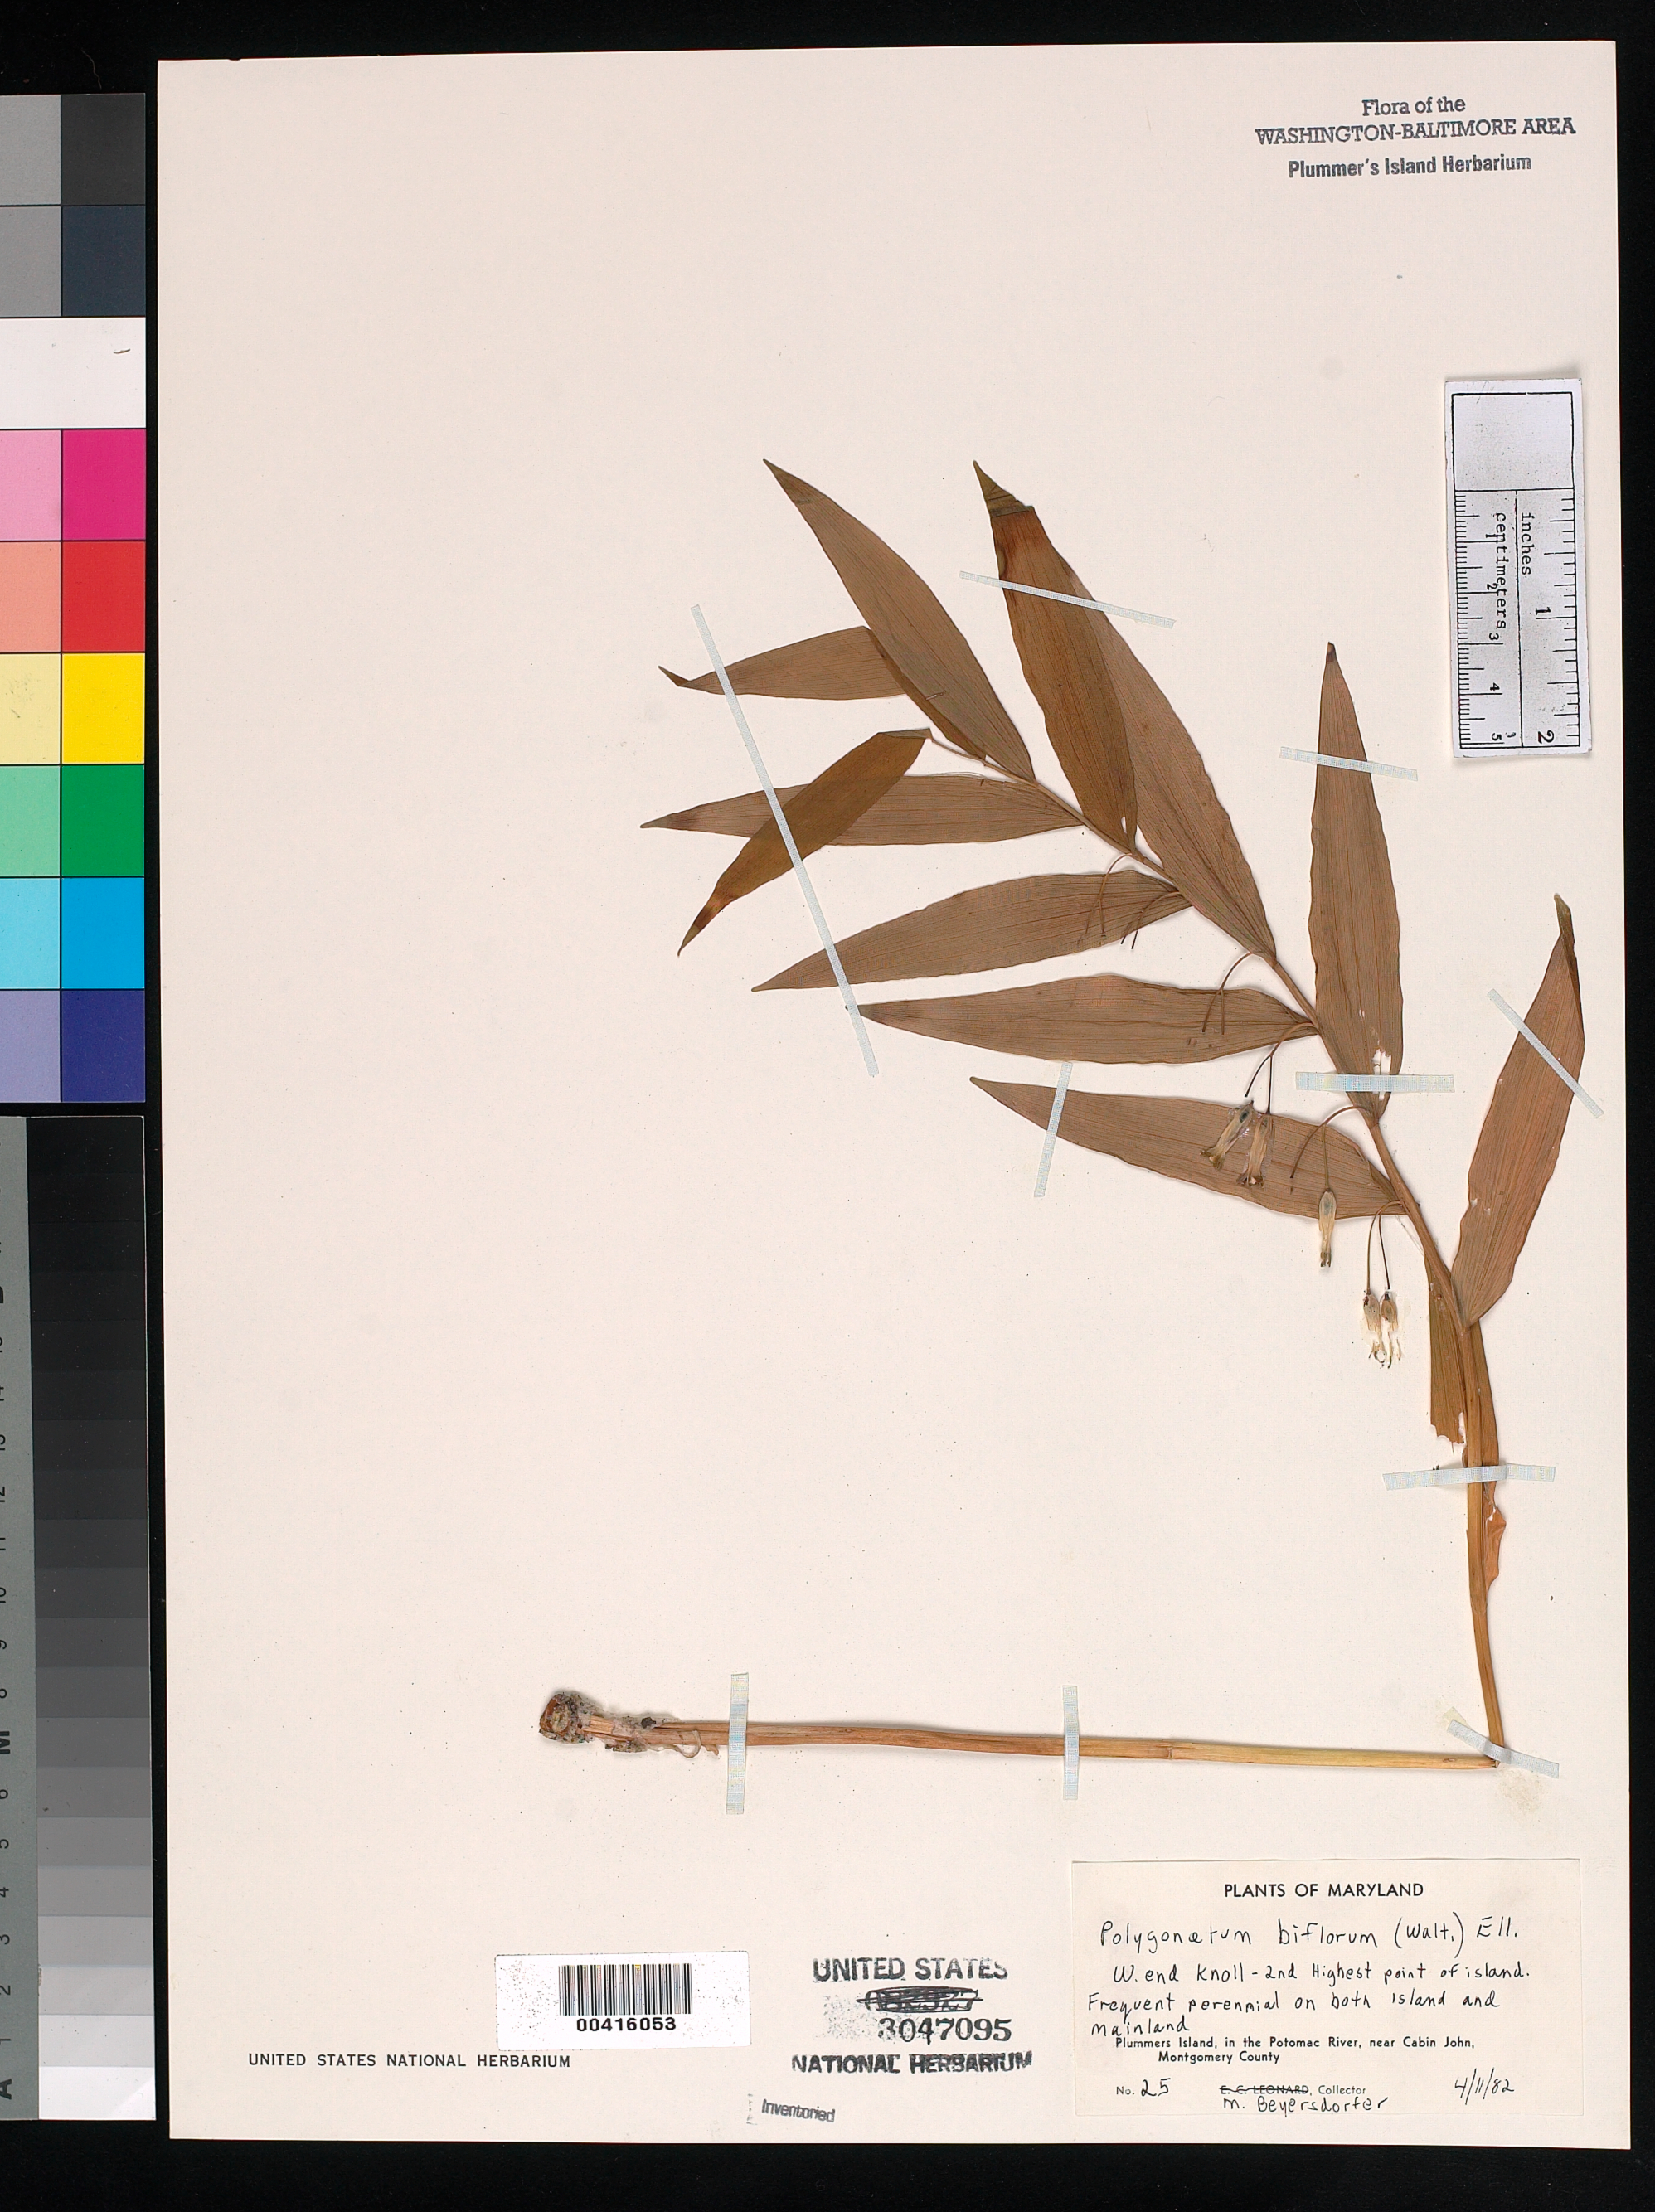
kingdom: Plantae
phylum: Tracheophyta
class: Liliopsida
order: Asparagales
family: Asparagaceae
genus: Polygonatum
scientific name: Polygonatum biflorum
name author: (Walter) Elliott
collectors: M. Beyersdorfer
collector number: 25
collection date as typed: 11 Apr 1982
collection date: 1982-04-11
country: United States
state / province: Maryland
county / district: Montgomery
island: Plummers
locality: Plummer's Island; west end Knoll - 2nd highest point of Island C. & O. Canal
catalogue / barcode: US 3047095